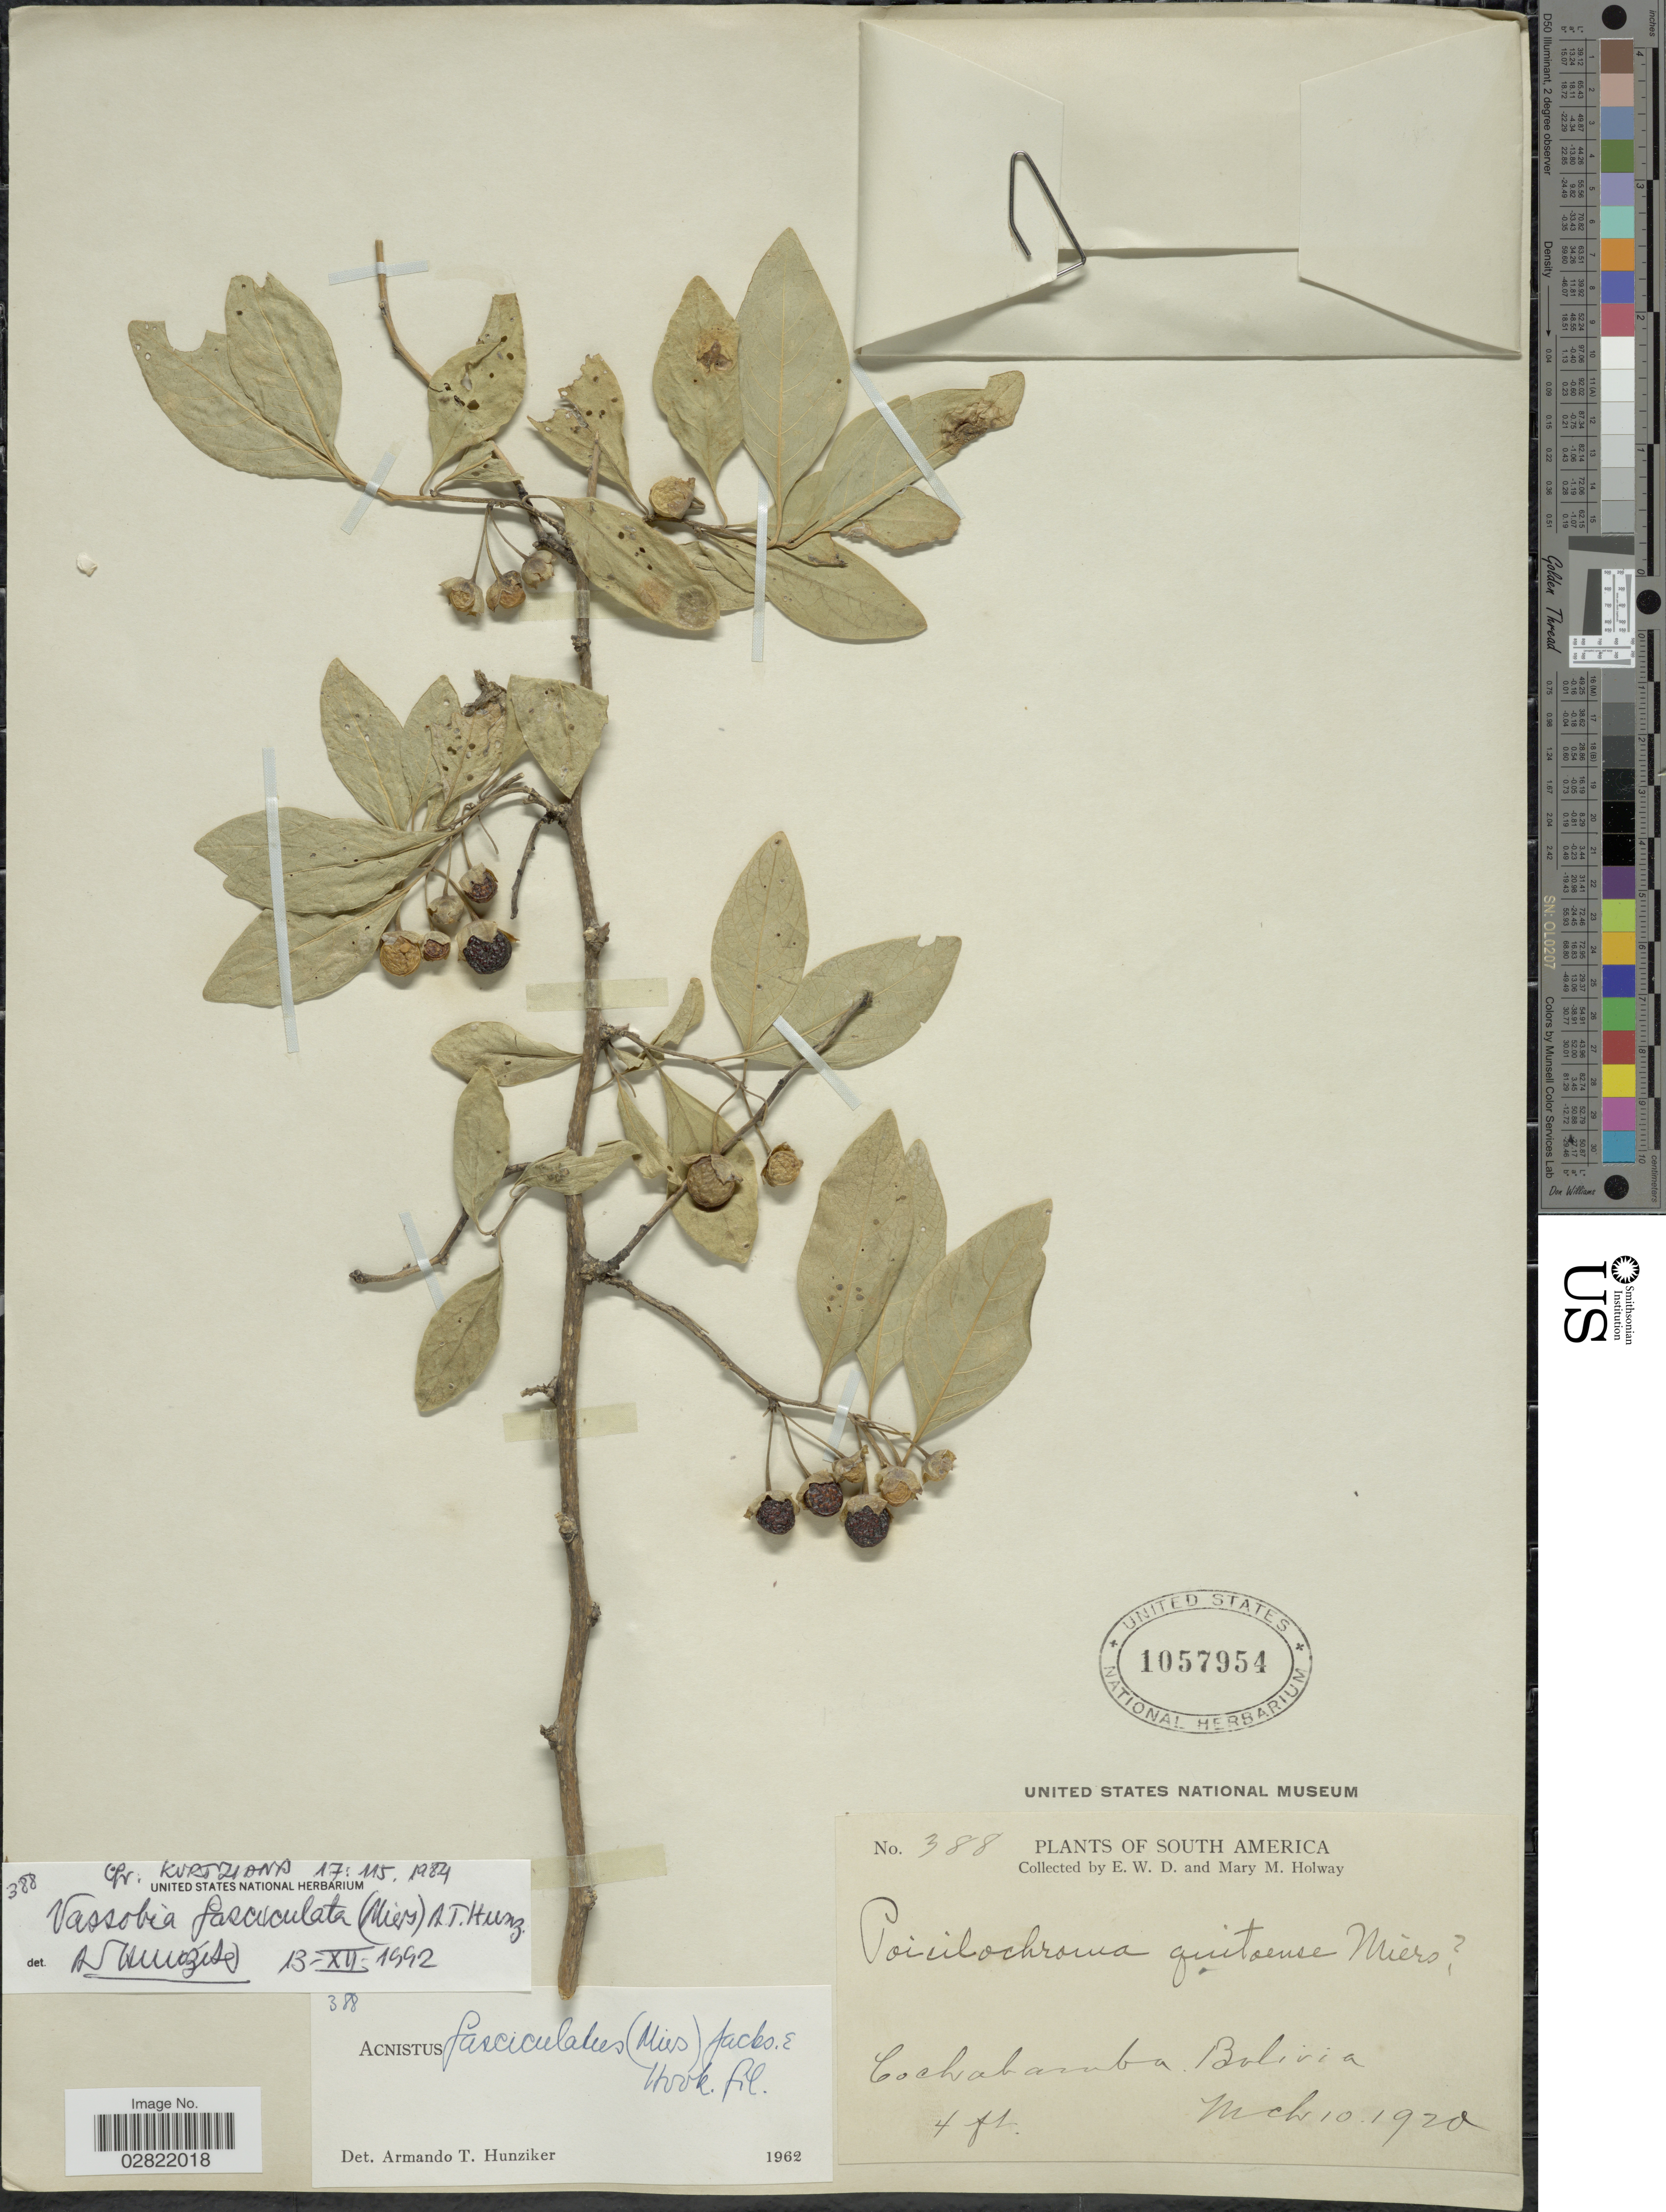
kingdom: Plantae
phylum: Tracheophyta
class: Magnoliopsida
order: Solanales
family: Solanaceae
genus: Vassobia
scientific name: Vassobia fasciculata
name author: (Miers) Hunz.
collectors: E. W. D. Holway & M. M. Holway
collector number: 388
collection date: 1920-03-10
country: Bolivia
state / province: Cochabamba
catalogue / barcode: US 1057954